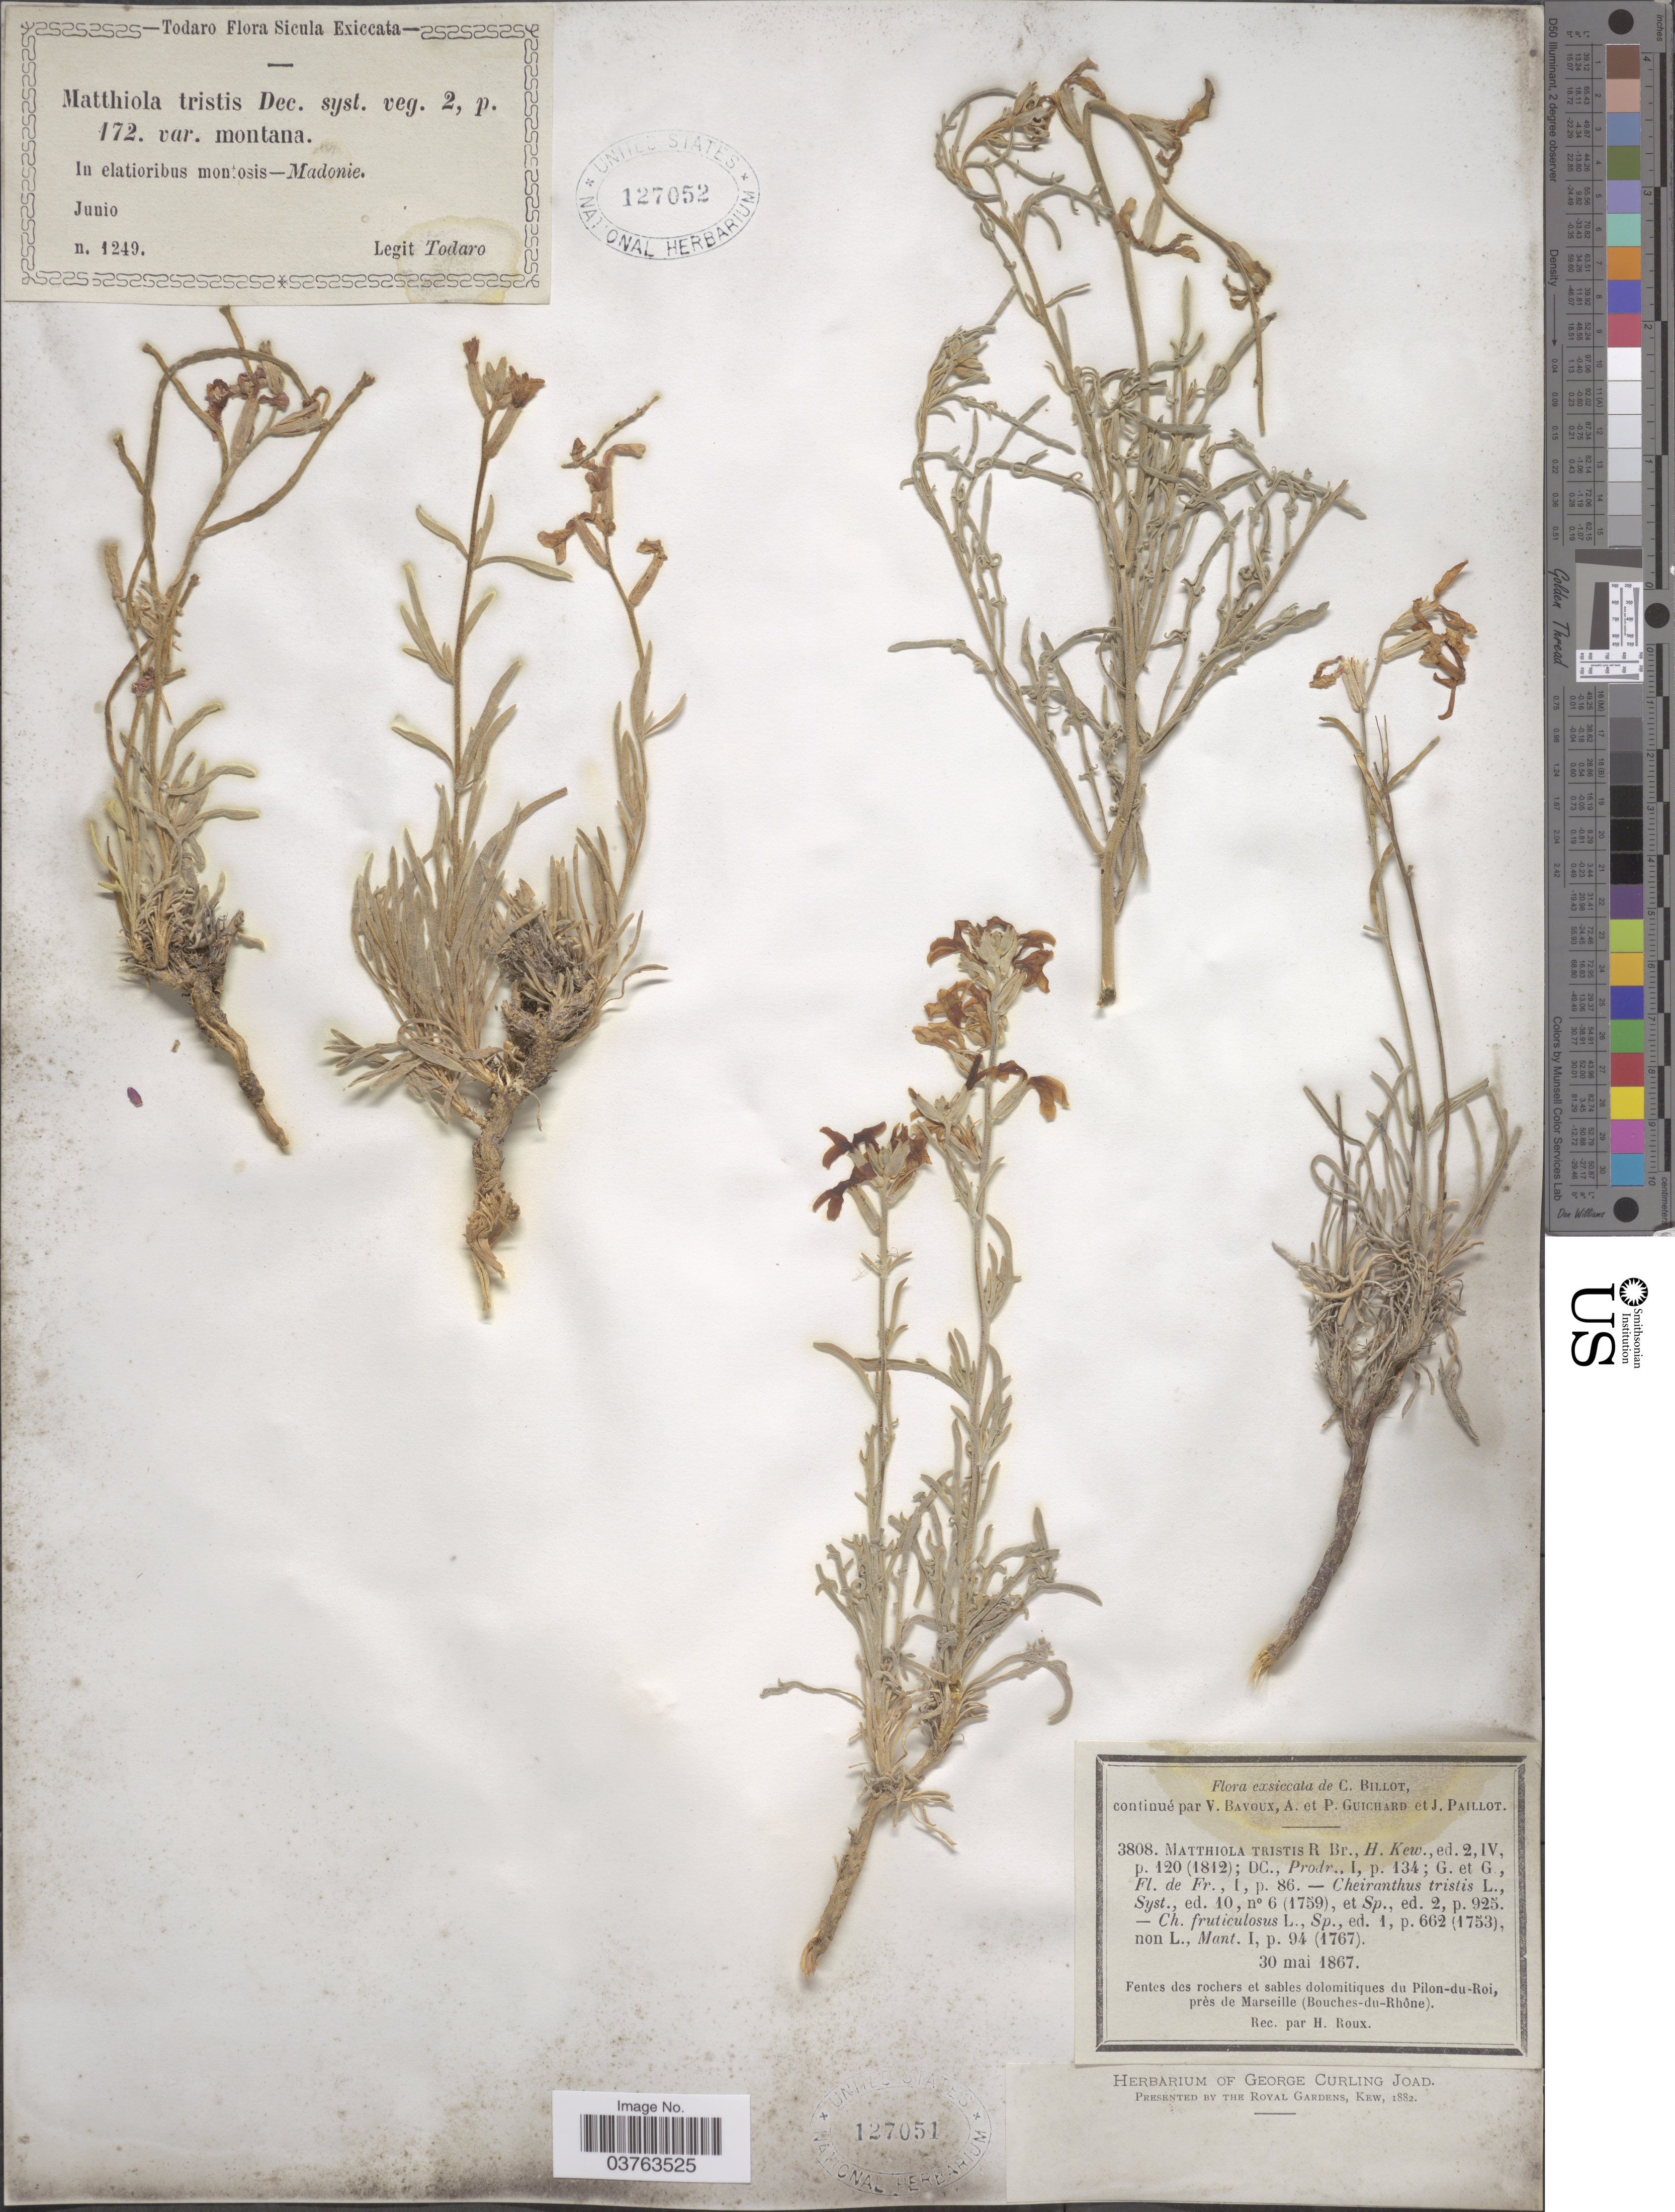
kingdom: Plantae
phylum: Tracheophyta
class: Magnoliopsida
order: Brassicales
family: Brassicaceae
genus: Matthiola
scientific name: Matthiola tristis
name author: (L.) W.T. Aiton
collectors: H. Roux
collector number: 3808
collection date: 1867-05-30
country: France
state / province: Provence-Alpes-Côte d'Azur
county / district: Bouches-du-Rhône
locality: Fentes des rochers et sables dolomitiques du Pilon-du-Roi, près de Marseille (Bouches-du-Rhône).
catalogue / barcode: US 127051